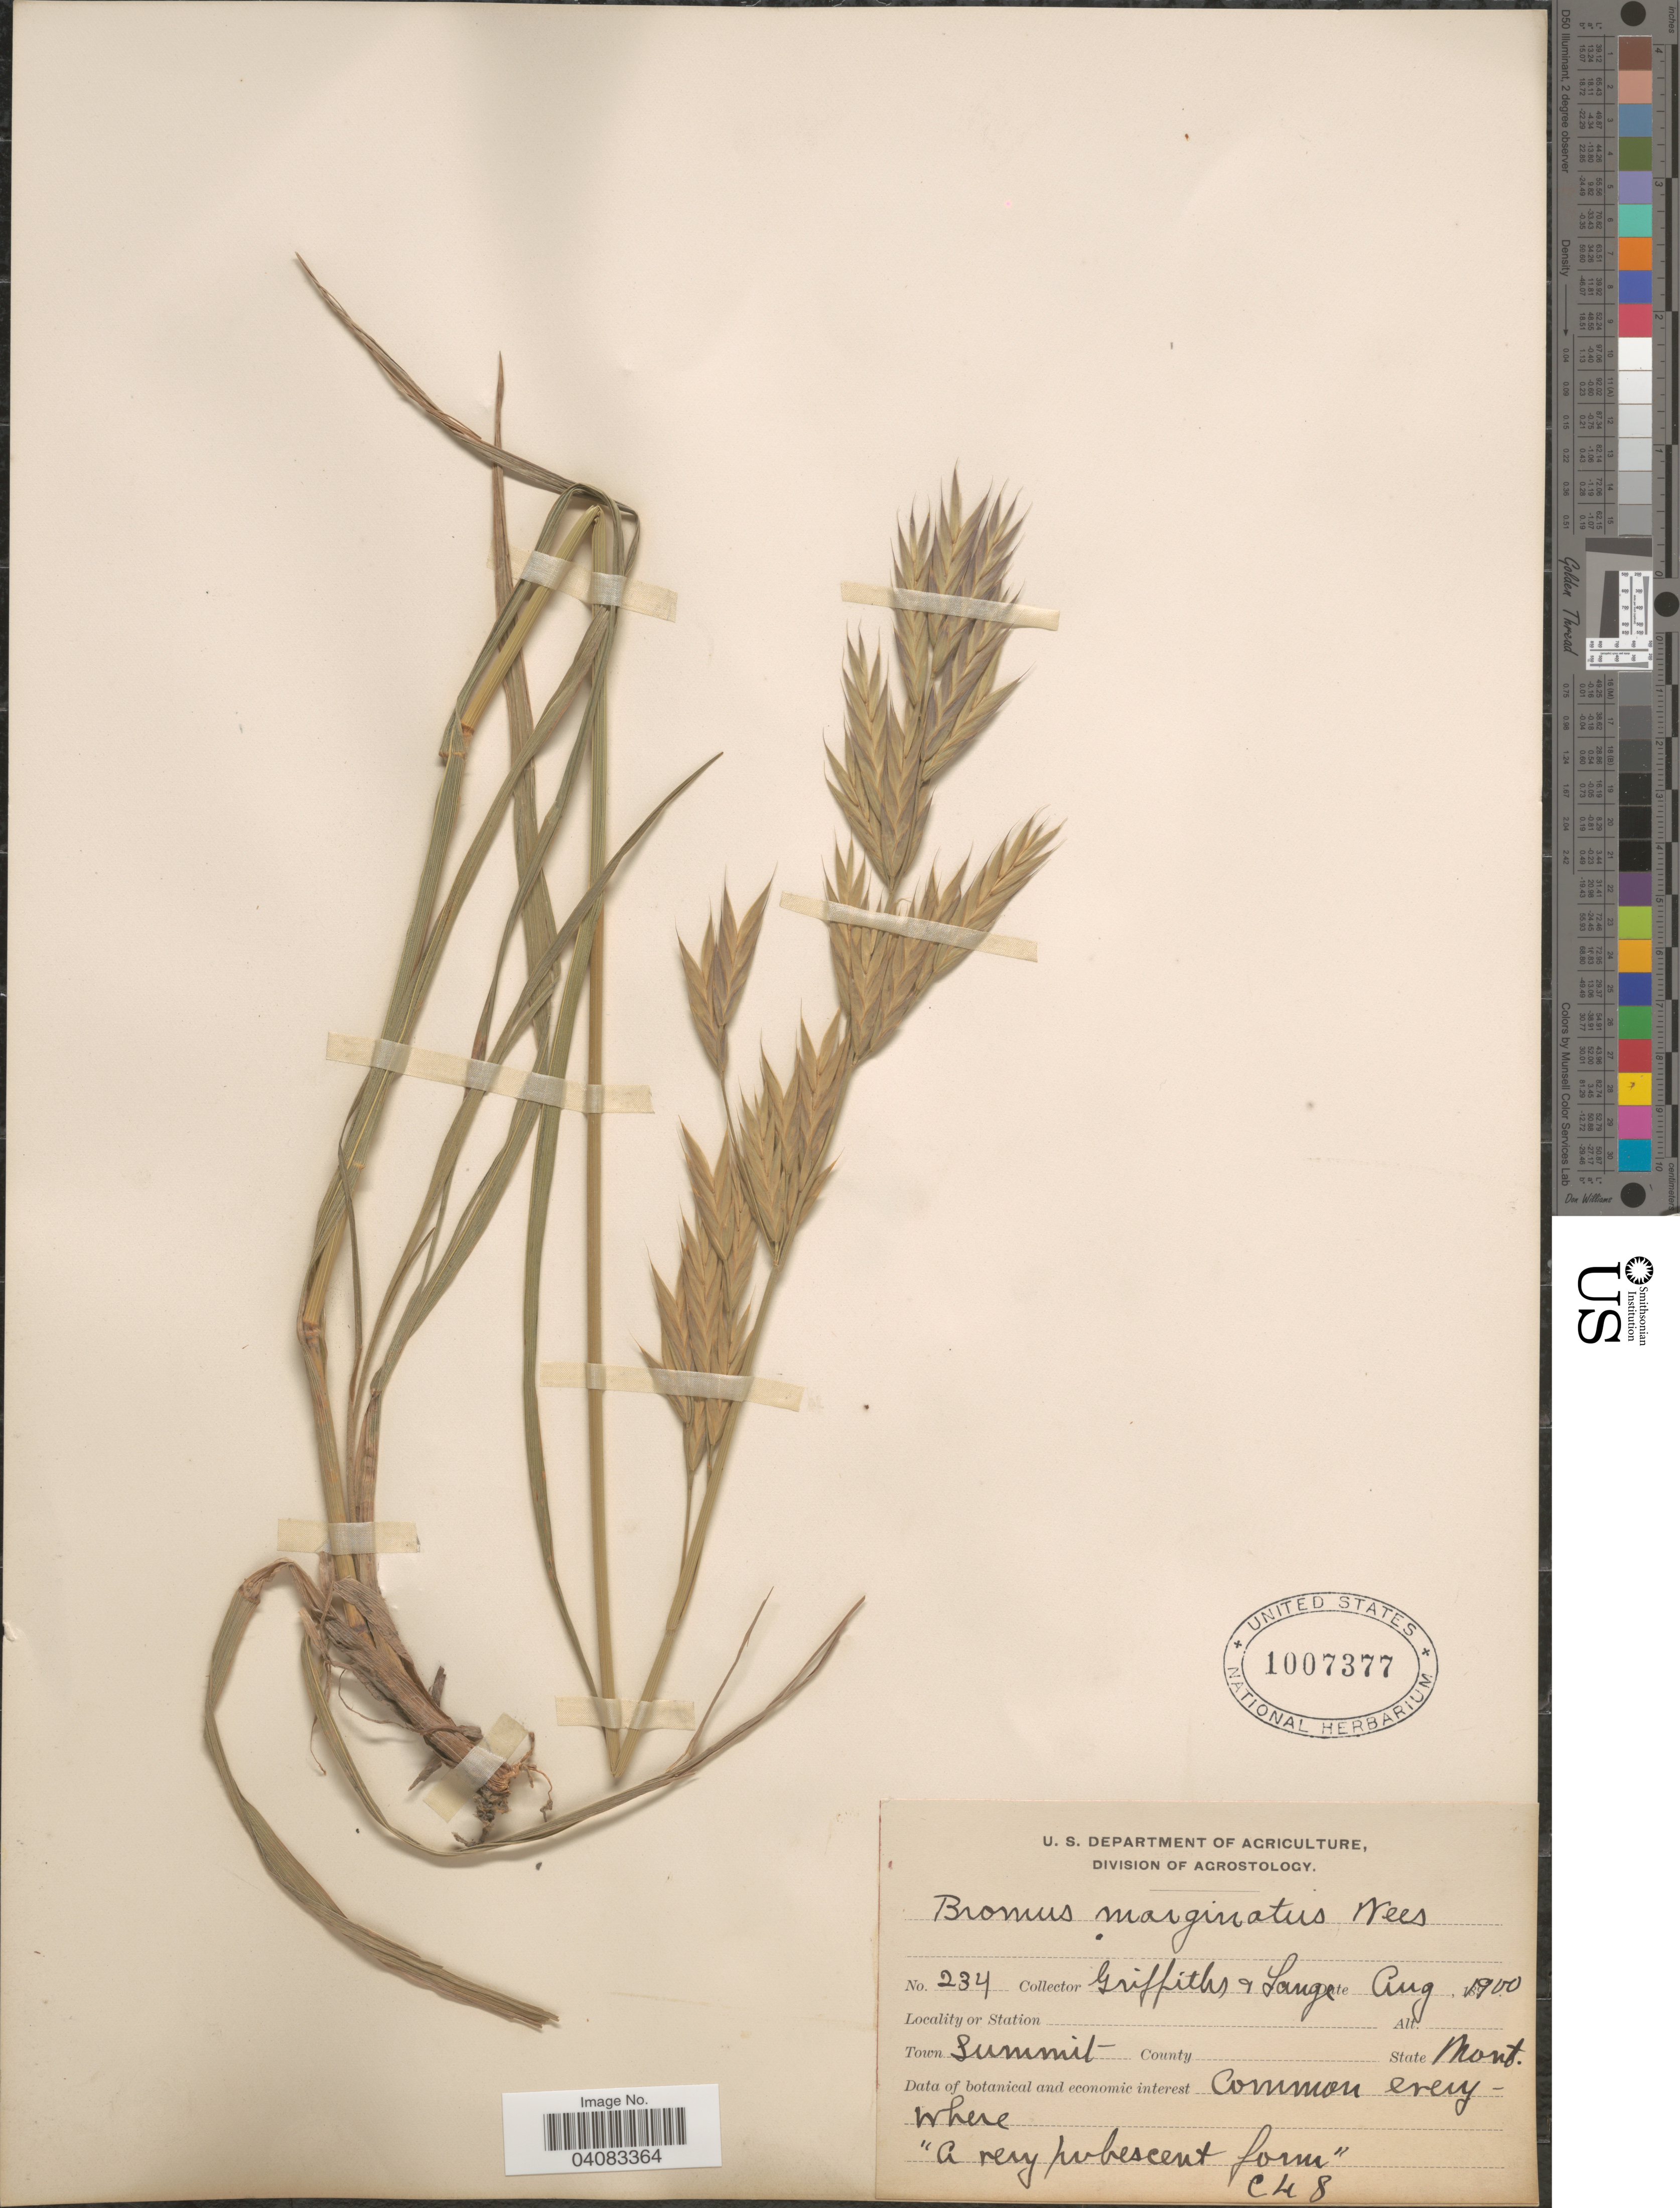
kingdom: Plantae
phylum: Tracheophyta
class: Liliopsida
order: Poales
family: Poaceae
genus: Bromus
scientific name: Bromus marginatus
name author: Nees ex Steud.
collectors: -- Griffiths & -- Lange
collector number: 234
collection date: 1900-08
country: United States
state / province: Montana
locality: Town Summit.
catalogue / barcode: US 1007377